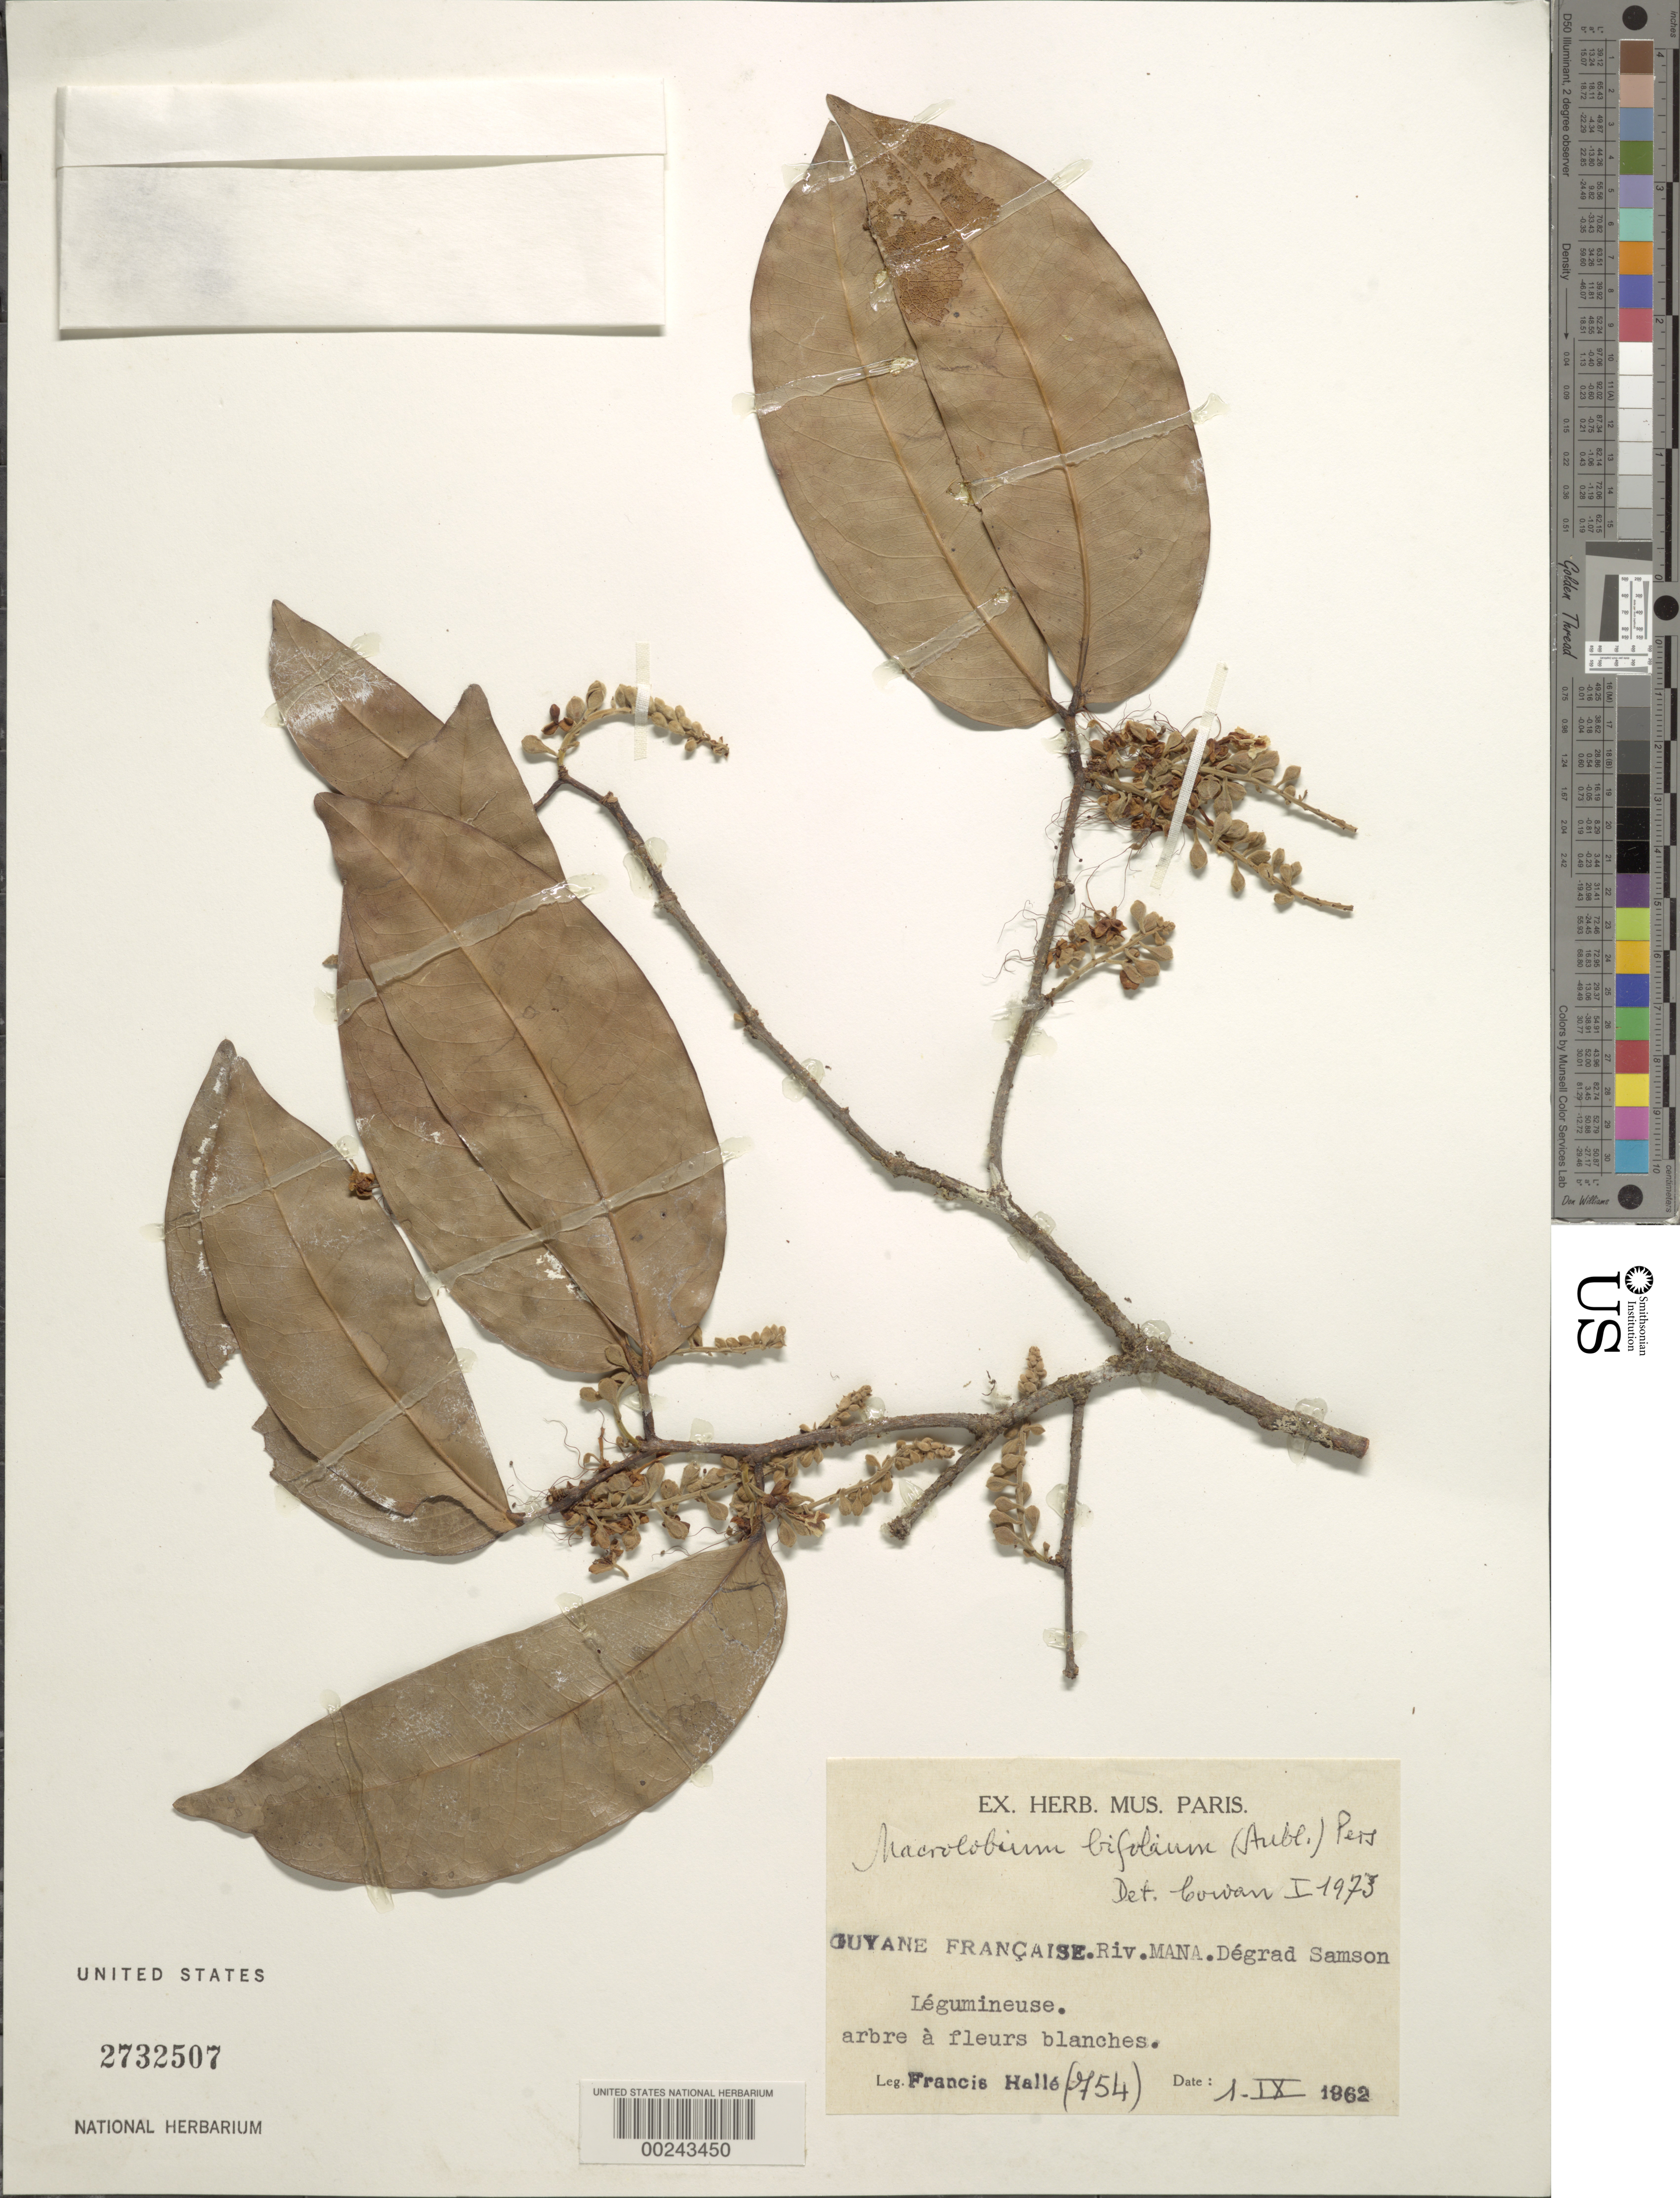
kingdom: Plantae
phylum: Tracheophyta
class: Magnoliopsida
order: Fabales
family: Fabaceae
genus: Macrolobium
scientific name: Macrolobium bifolium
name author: (Aubl.) Pers.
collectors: F. Hallé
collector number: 754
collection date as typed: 01 Sep 1962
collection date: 1962-09-01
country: French Guiana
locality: Mana river; degrad samson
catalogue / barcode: US 2732507